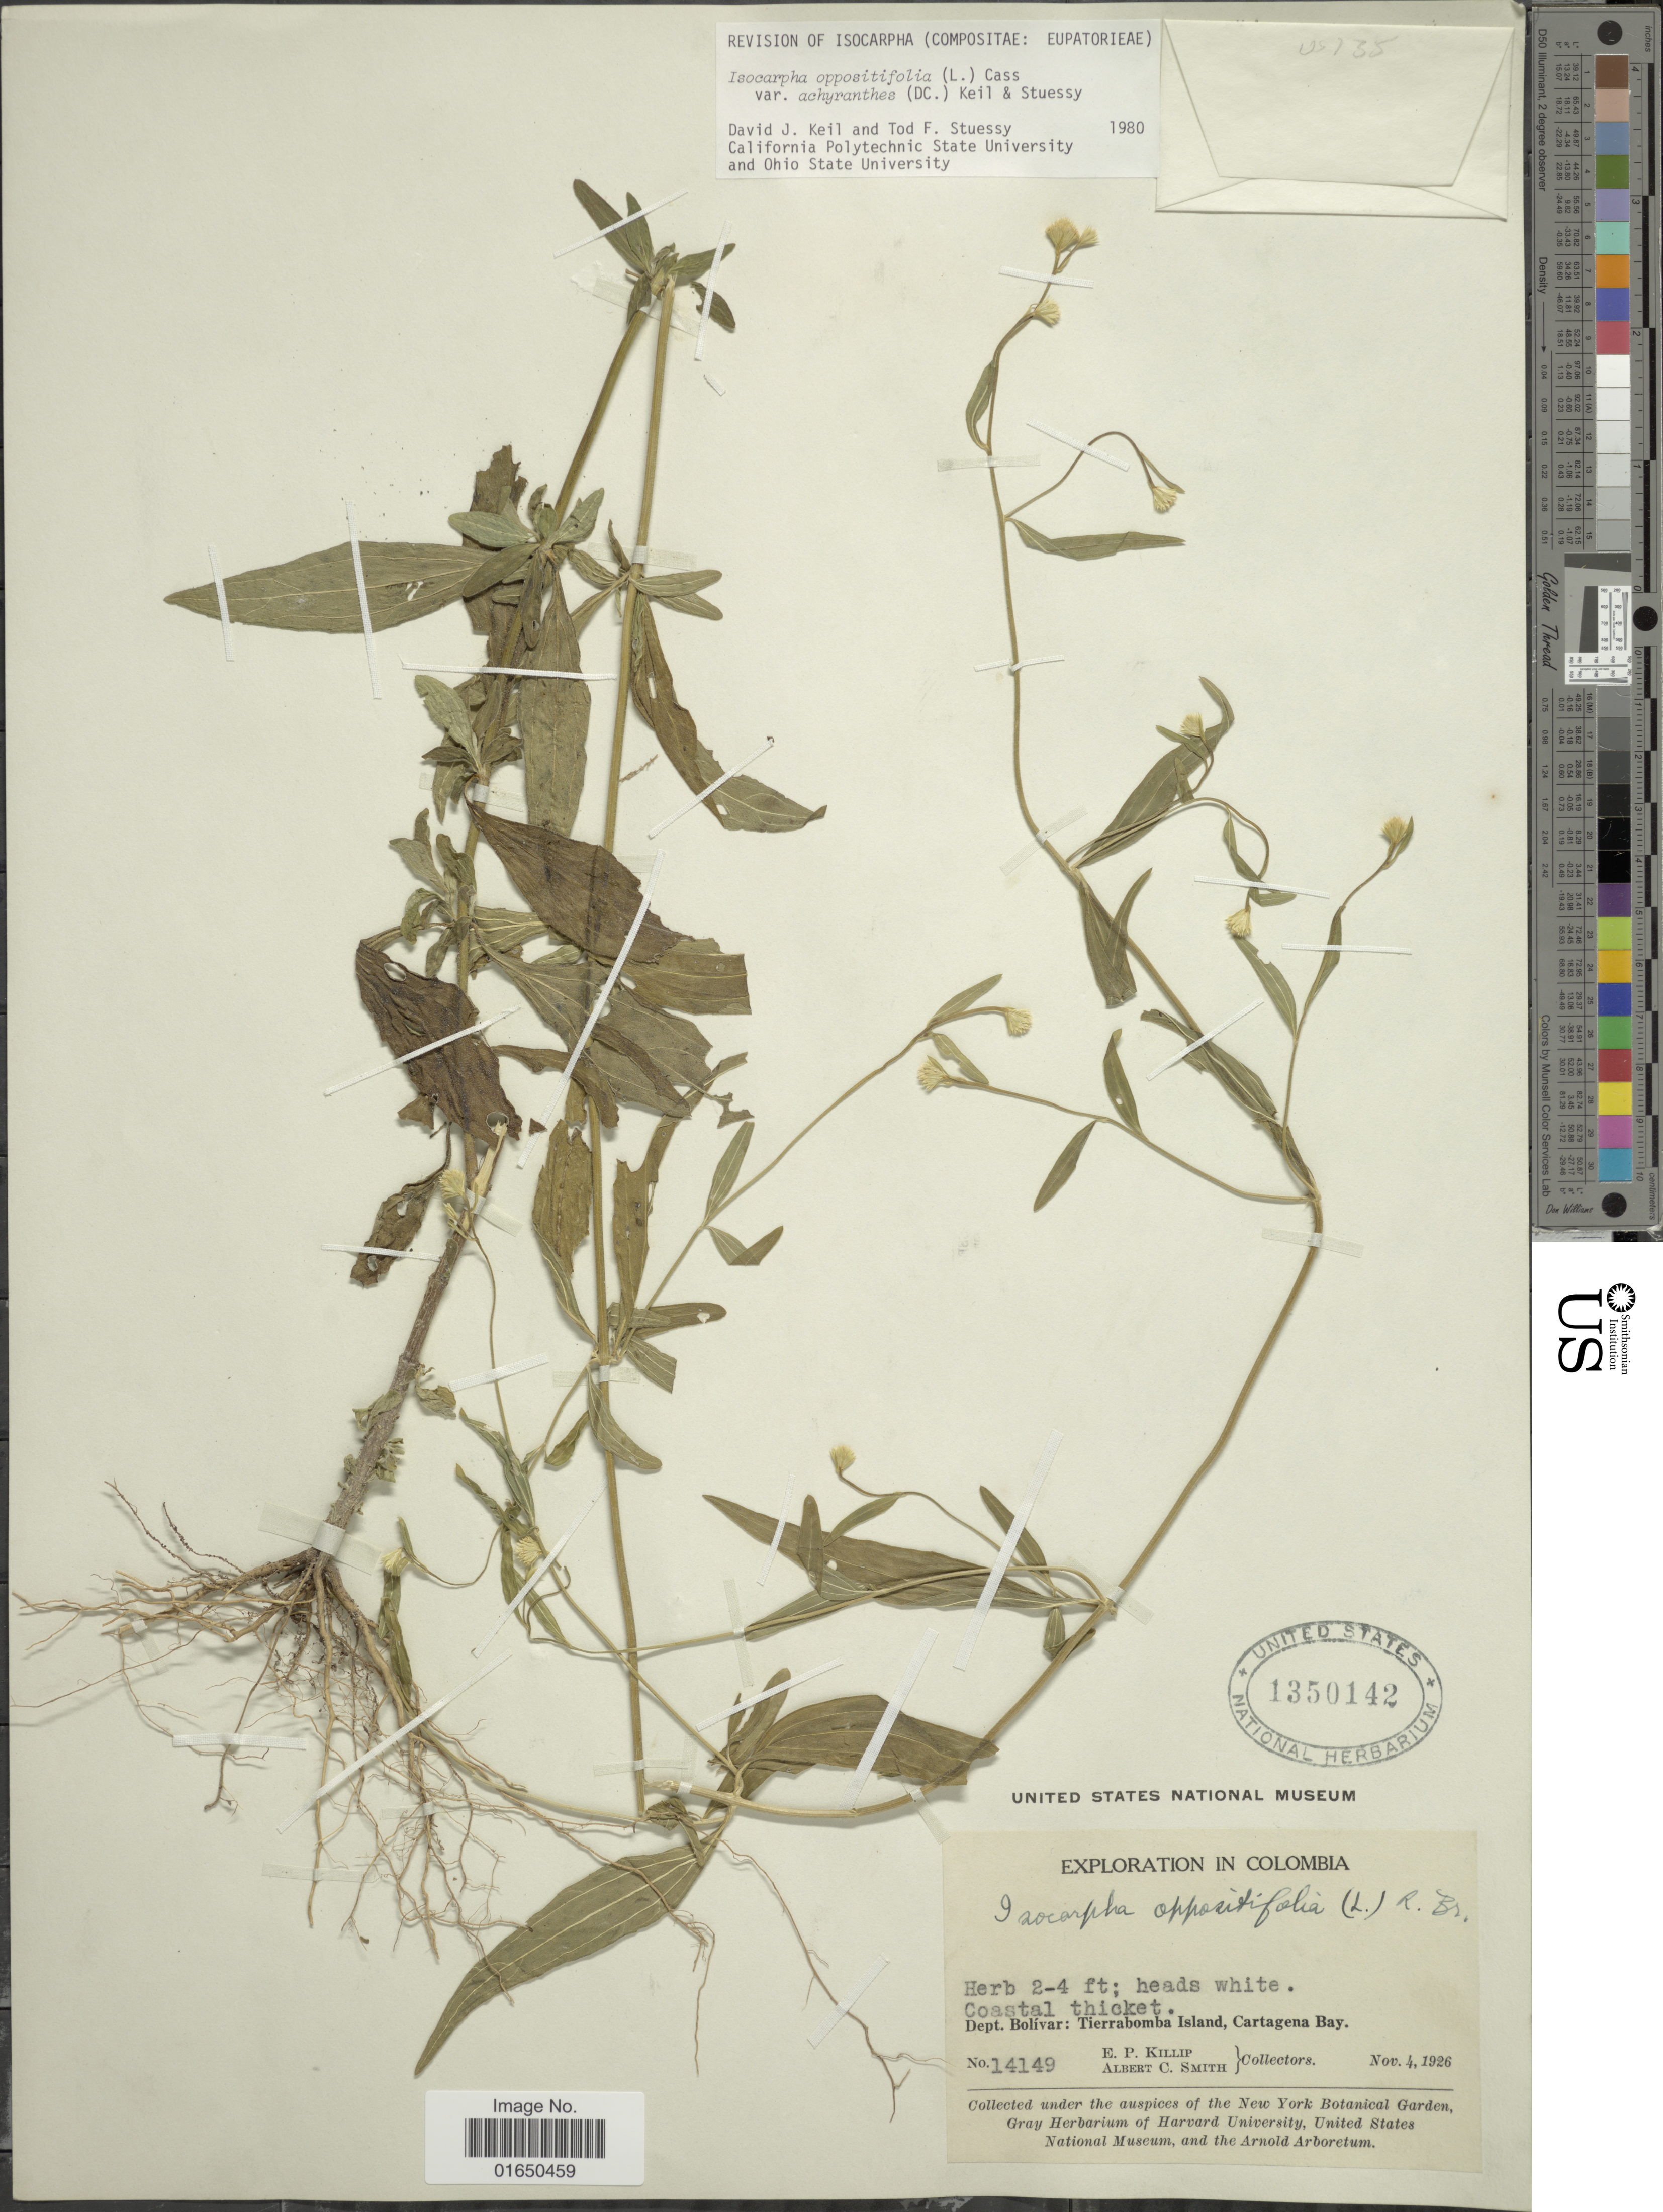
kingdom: Plantae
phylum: Tracheophyta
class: Magnoliopsida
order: Asterales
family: Asteraceae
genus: Isocarpha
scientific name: Isocarpha oppositifolia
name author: (L.) Cass.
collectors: E. P. Killip & A. C. Smith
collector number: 14149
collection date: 1926-11-04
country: Colombia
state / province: Bolívar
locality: Dept. Bolivar: Tierrabomba Island, Cartagena Bay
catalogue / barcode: US 1350142